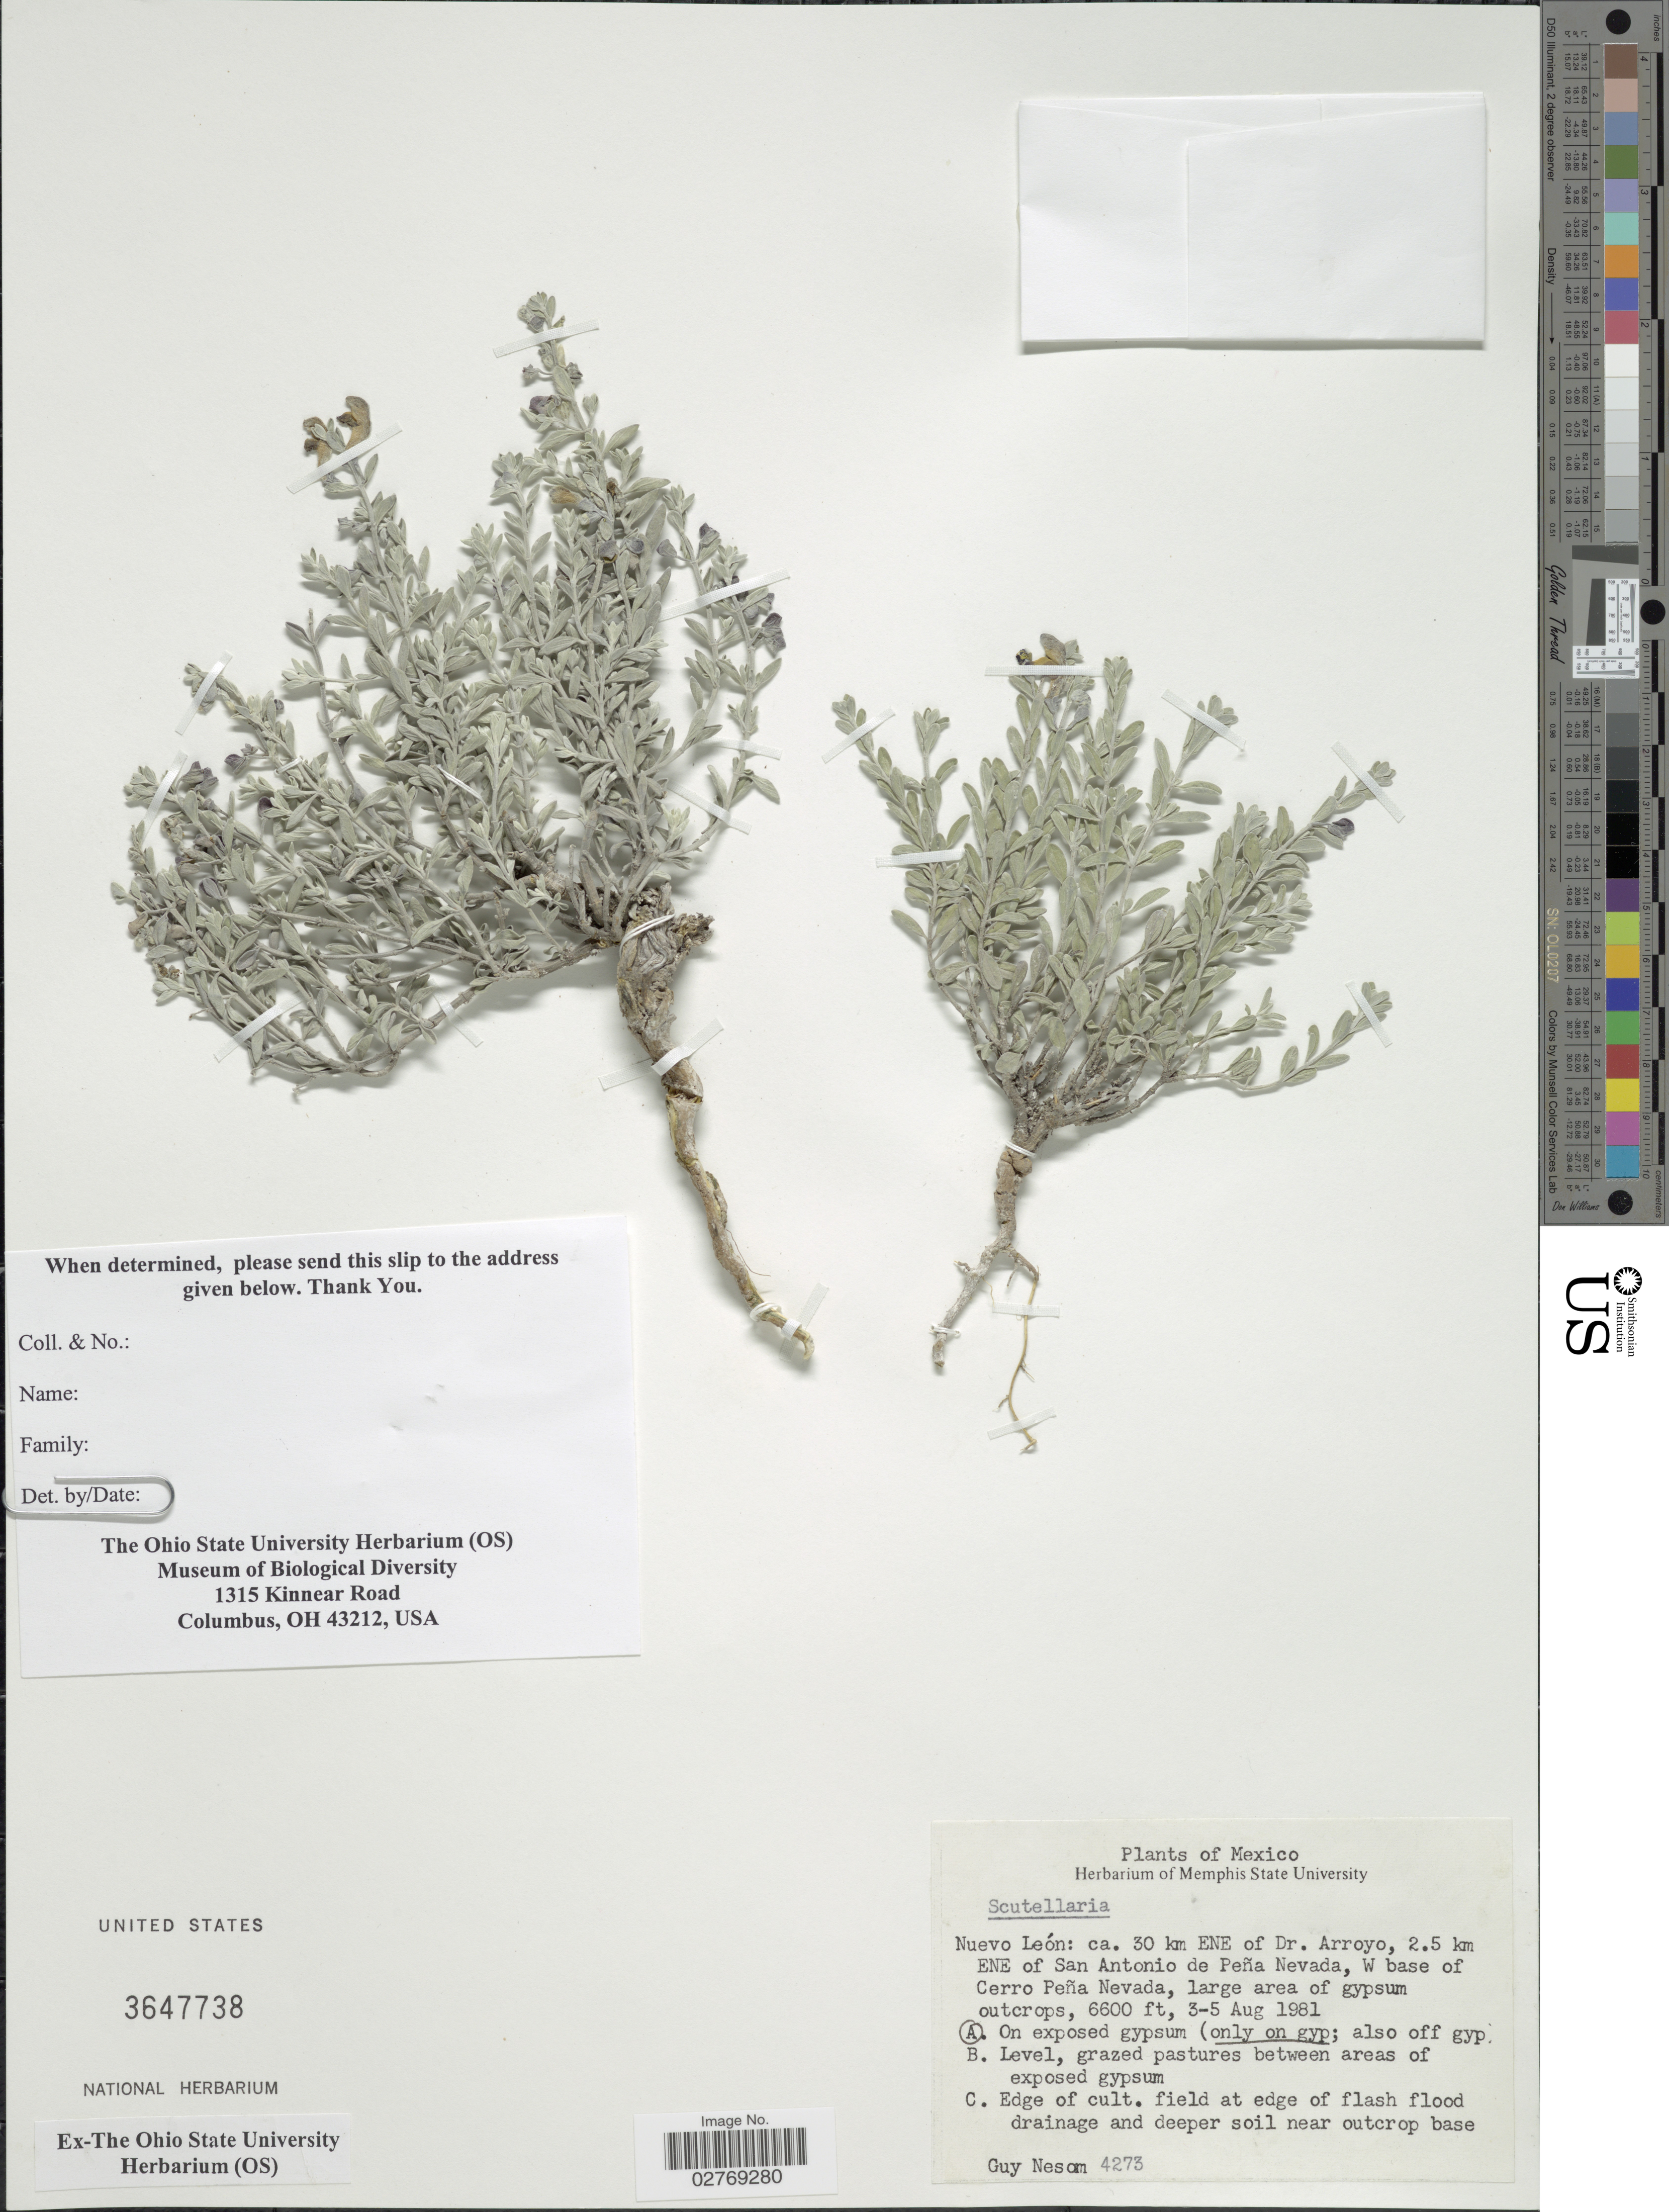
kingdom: Plantae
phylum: Tracheophyta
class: Magnoliopsida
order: Lamiales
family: Lamiaceae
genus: Scutellaria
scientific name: Scutellaria sp.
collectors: G. Nesom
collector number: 4273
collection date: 1981-08-03/1981-08-05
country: Mexico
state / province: Nuevo León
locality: Ca. 30 km ENE of Dr. Arroyo, 2.5 km ENE of San Antonio de Peña Nevada, W base of Cerro Peña Nevada, large area of gypsum outcrops.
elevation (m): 2012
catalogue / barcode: US 3647738